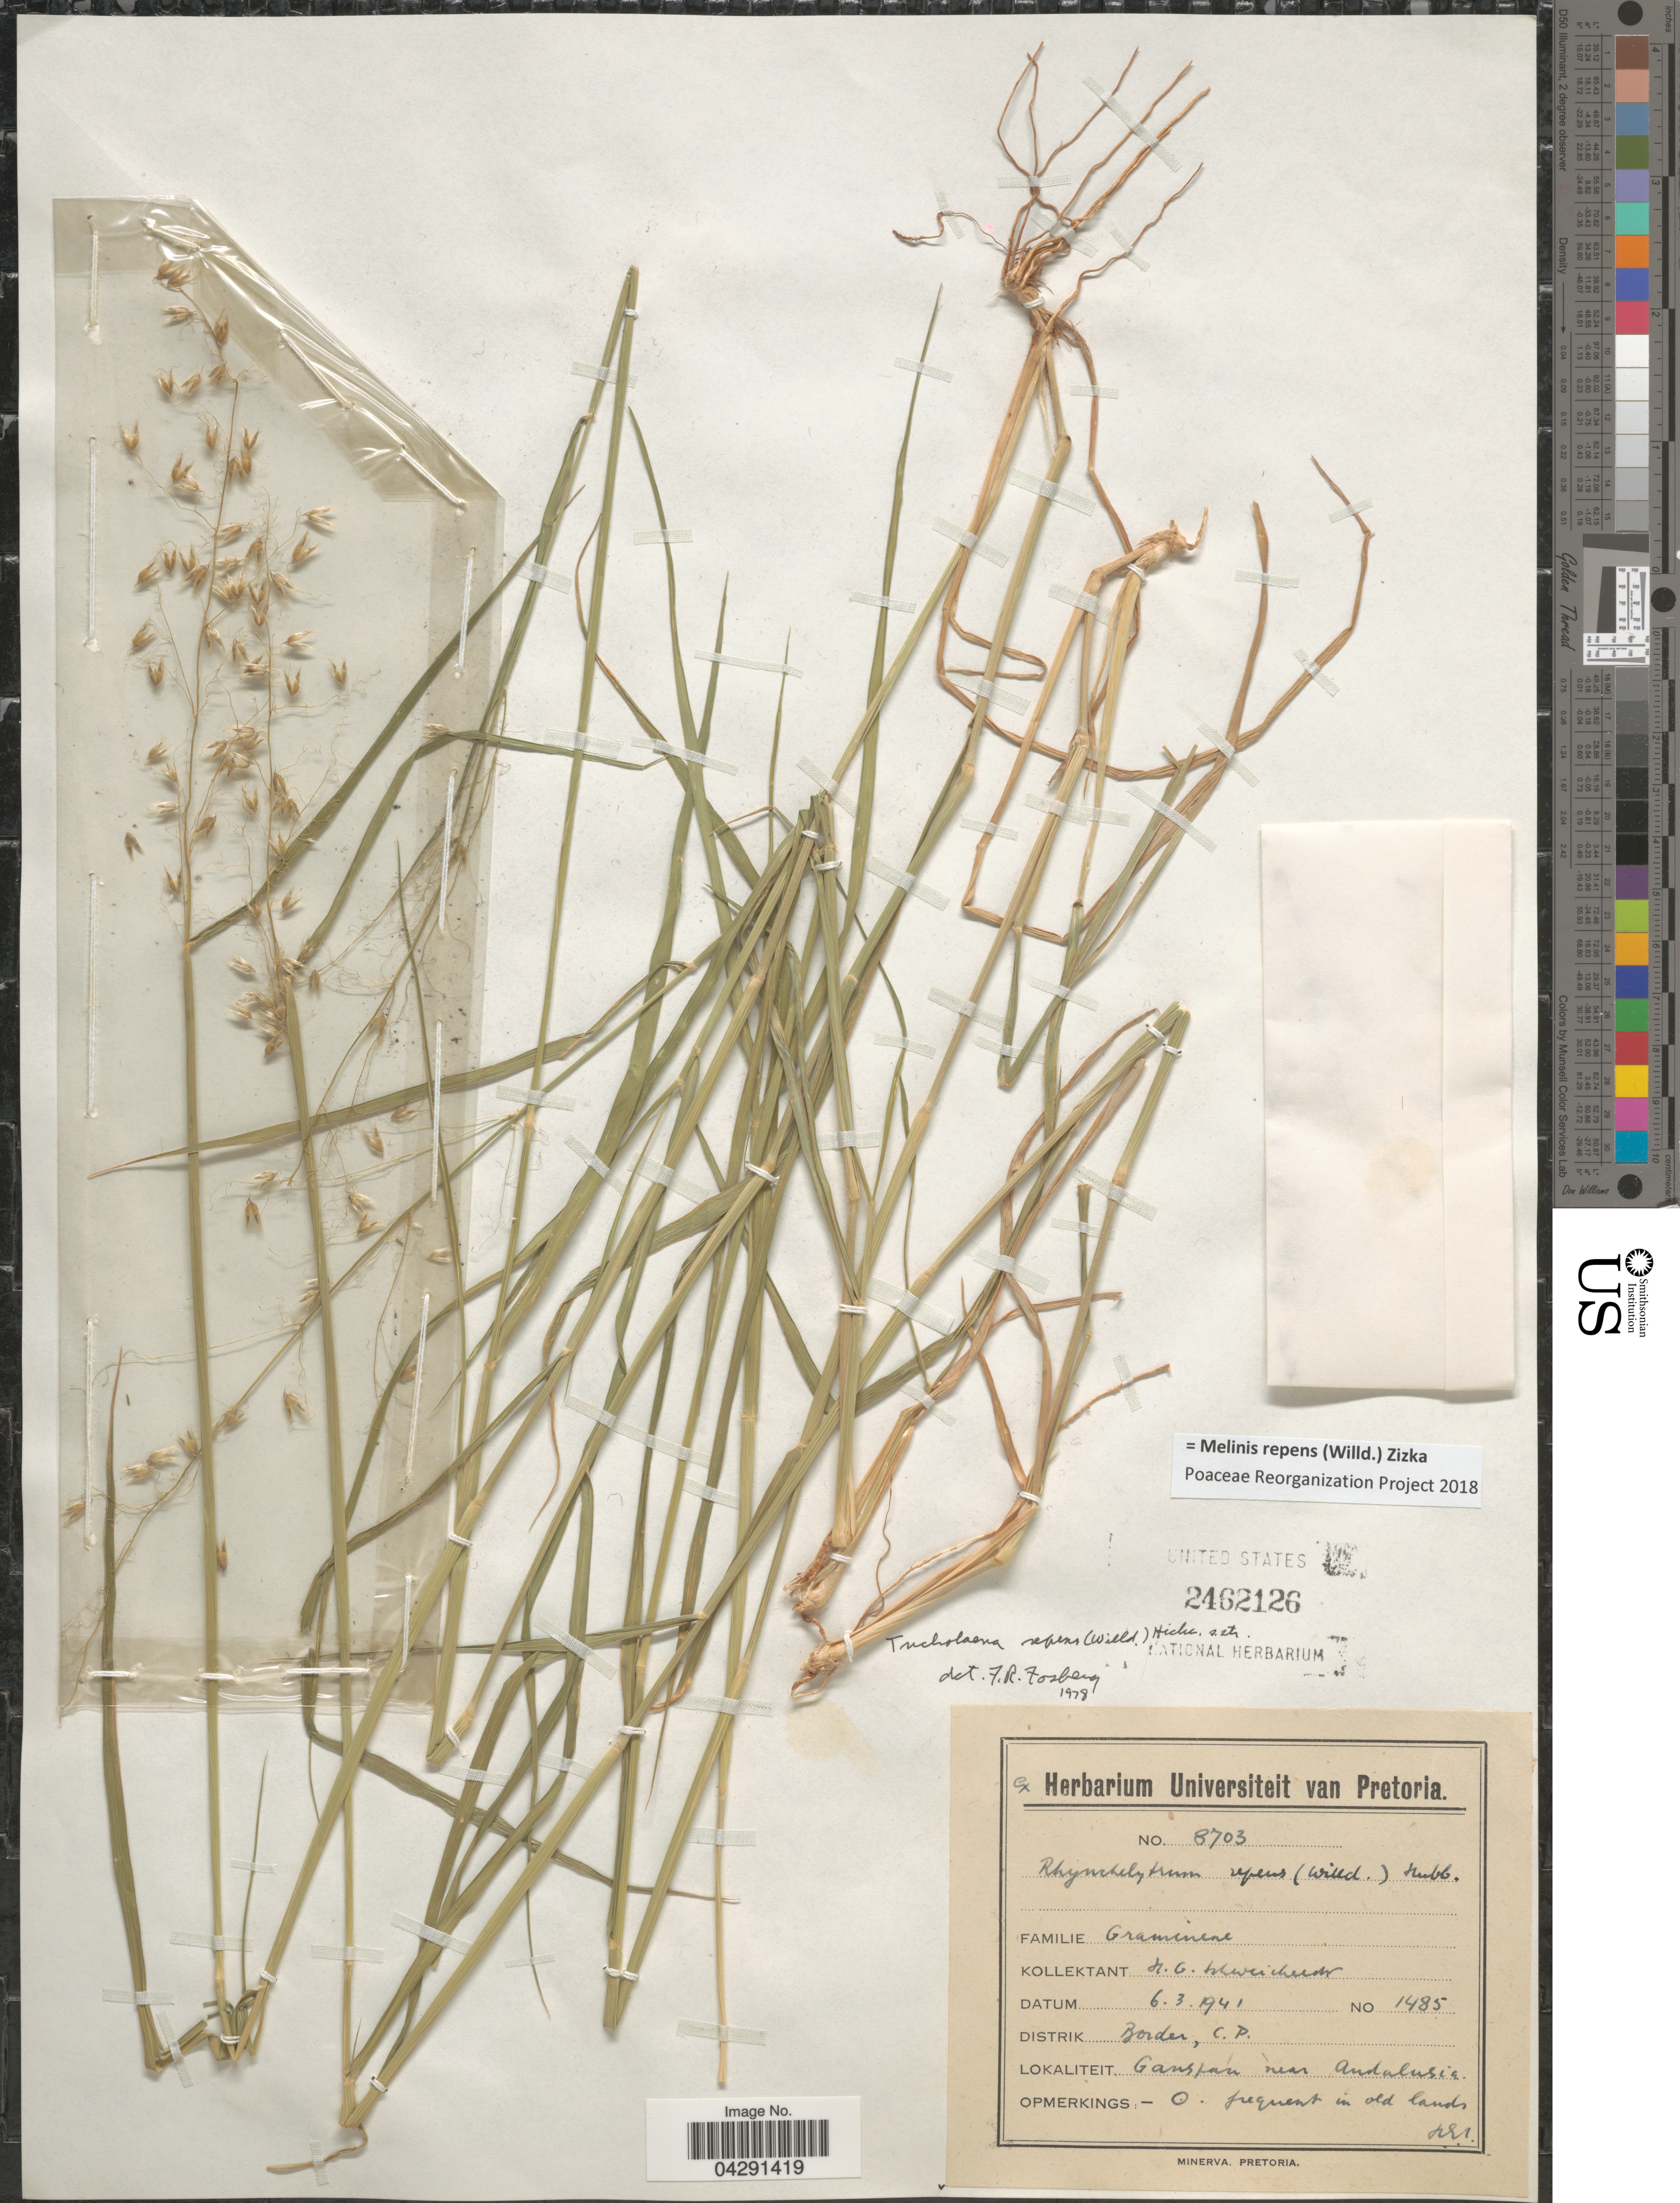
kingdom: Plantae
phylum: Tracheophyta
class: Liliopsida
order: Poales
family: Poaceae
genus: Melinis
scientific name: Melinis repens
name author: (Willd.) Zizka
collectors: H. Schweickerdt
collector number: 8703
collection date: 1941-03-06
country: South Africa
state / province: Northern Cape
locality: Distrik Border, C.P. Ganspan [interpreted] near Andalusia.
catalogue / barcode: US 2462126